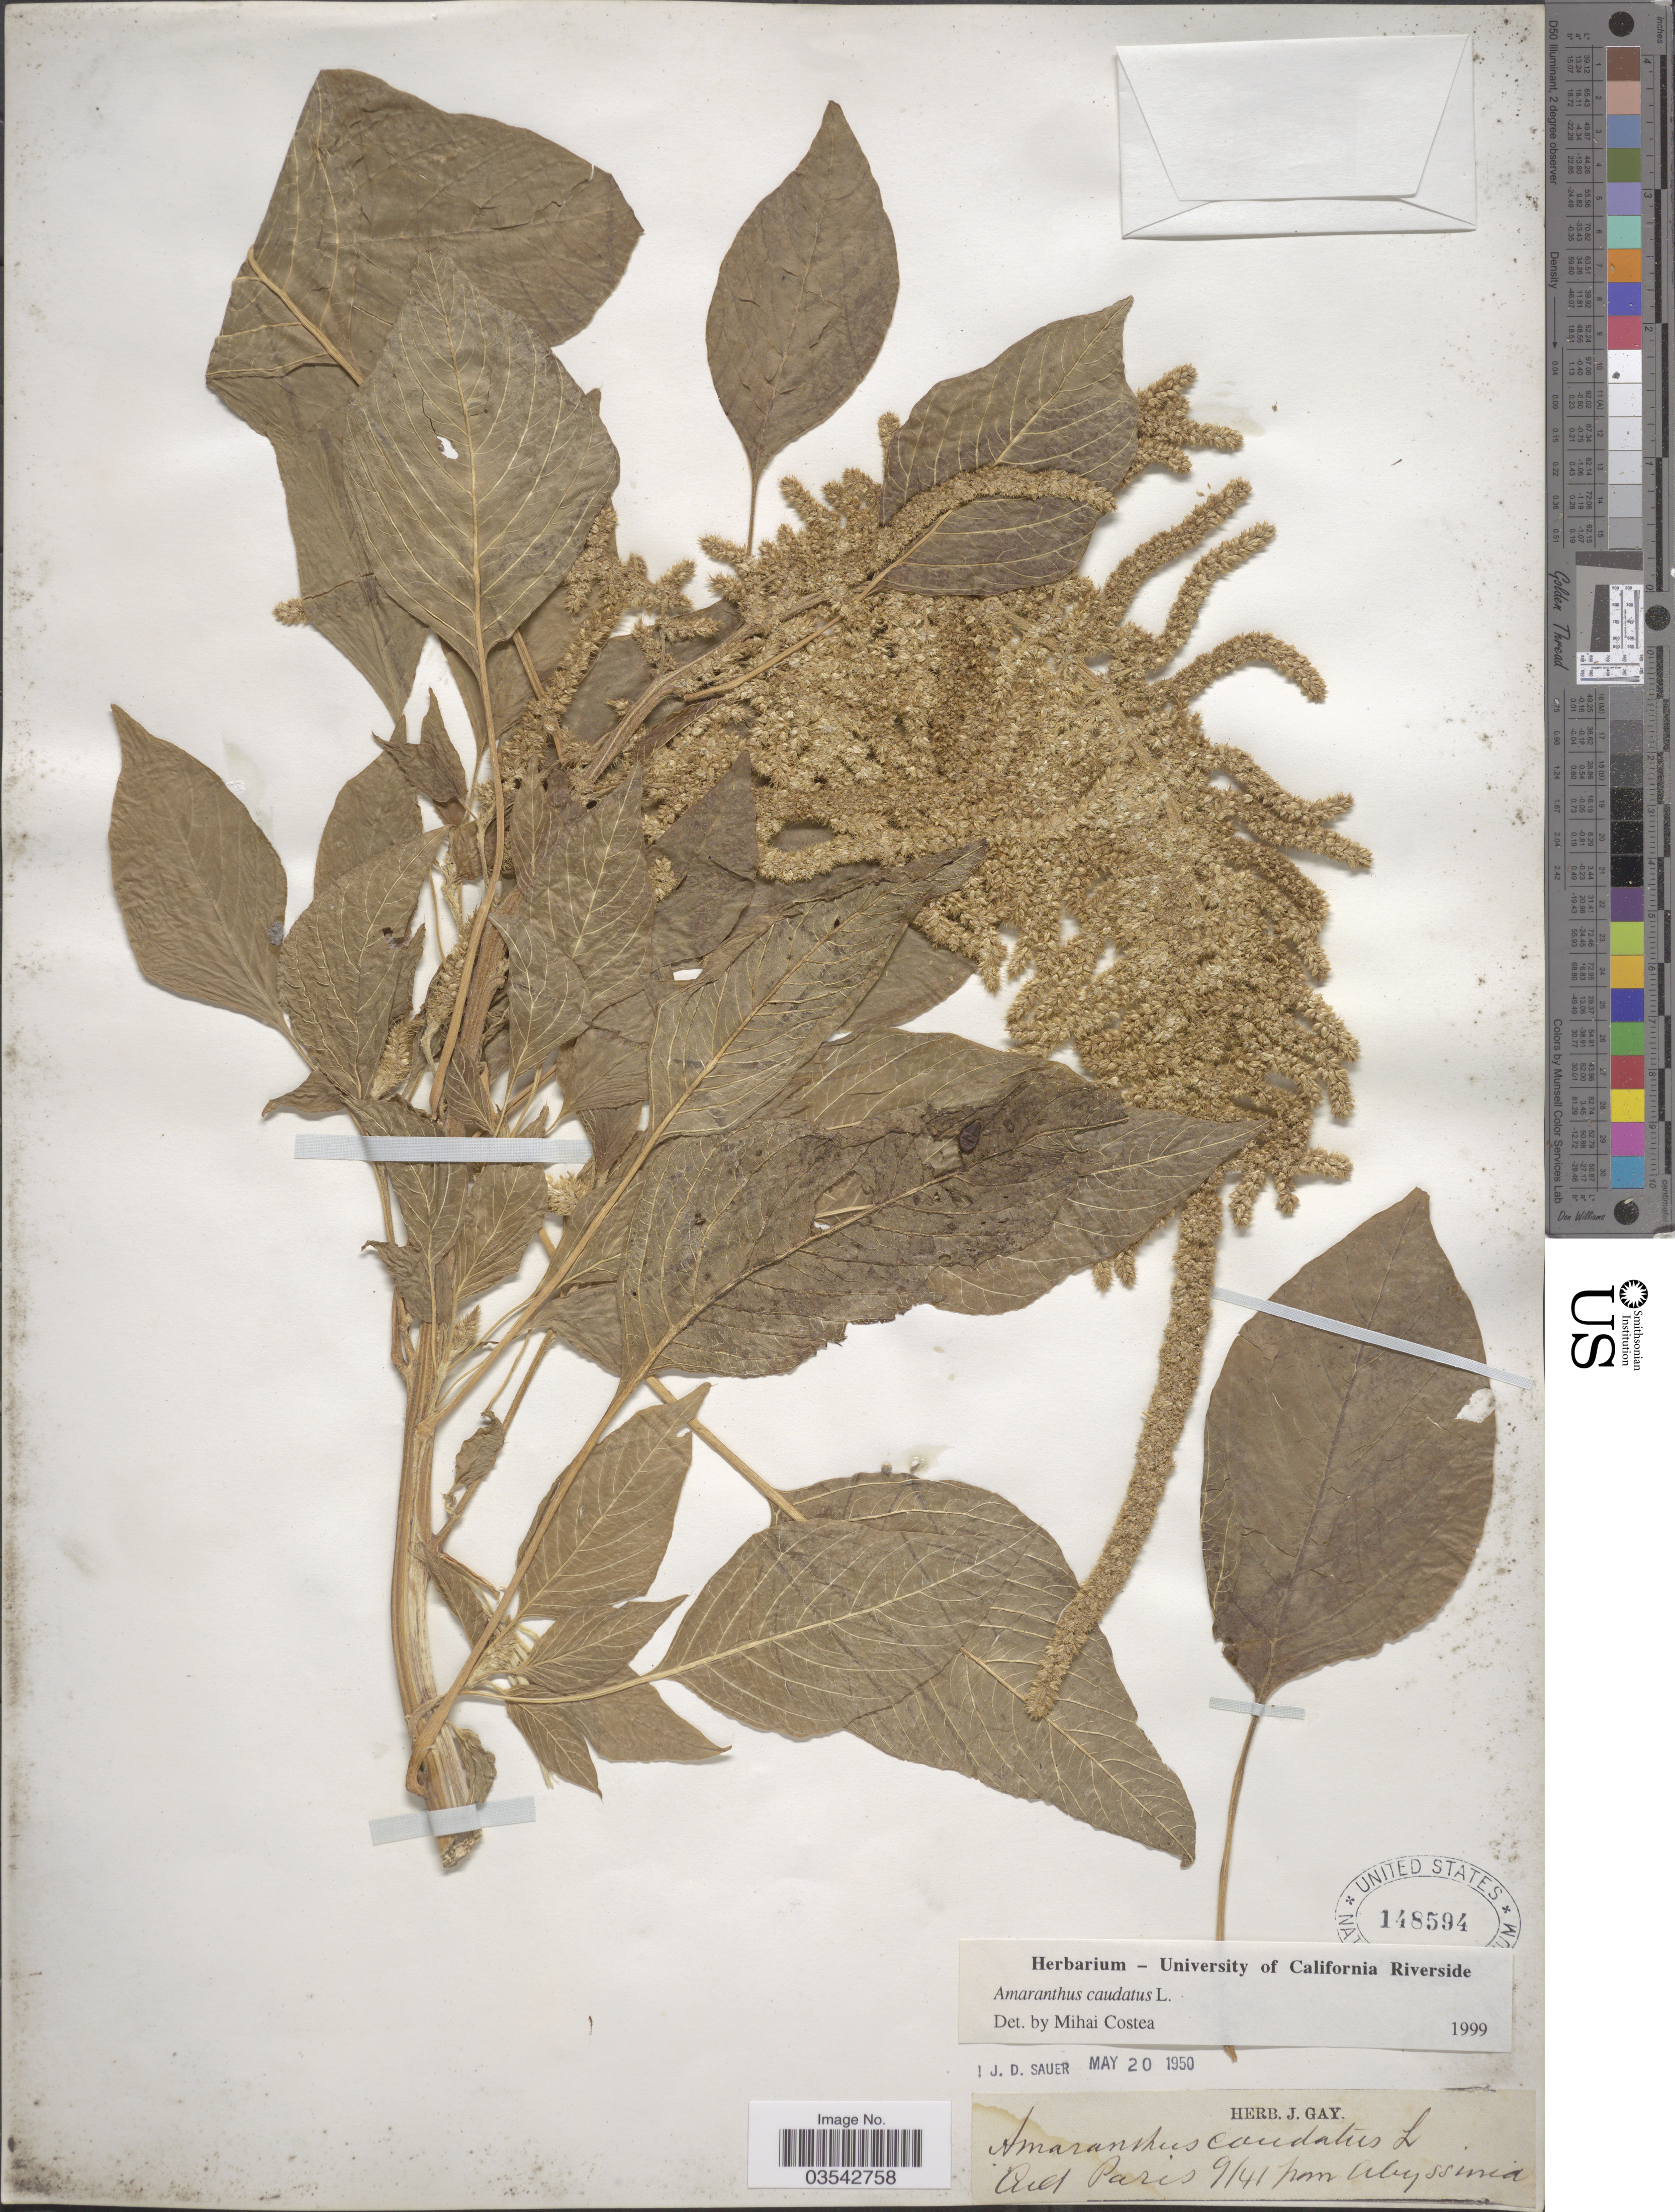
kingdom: Plantae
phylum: Tracheophyta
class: Magnoliopsida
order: Caryophyllales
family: Amaranthaceae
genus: Amaranthus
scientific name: Amaranthus caudatus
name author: L.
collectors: ex herb. J. Gay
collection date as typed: Transcribed d/m/y: /9/41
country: France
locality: Paris.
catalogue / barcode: US 148594